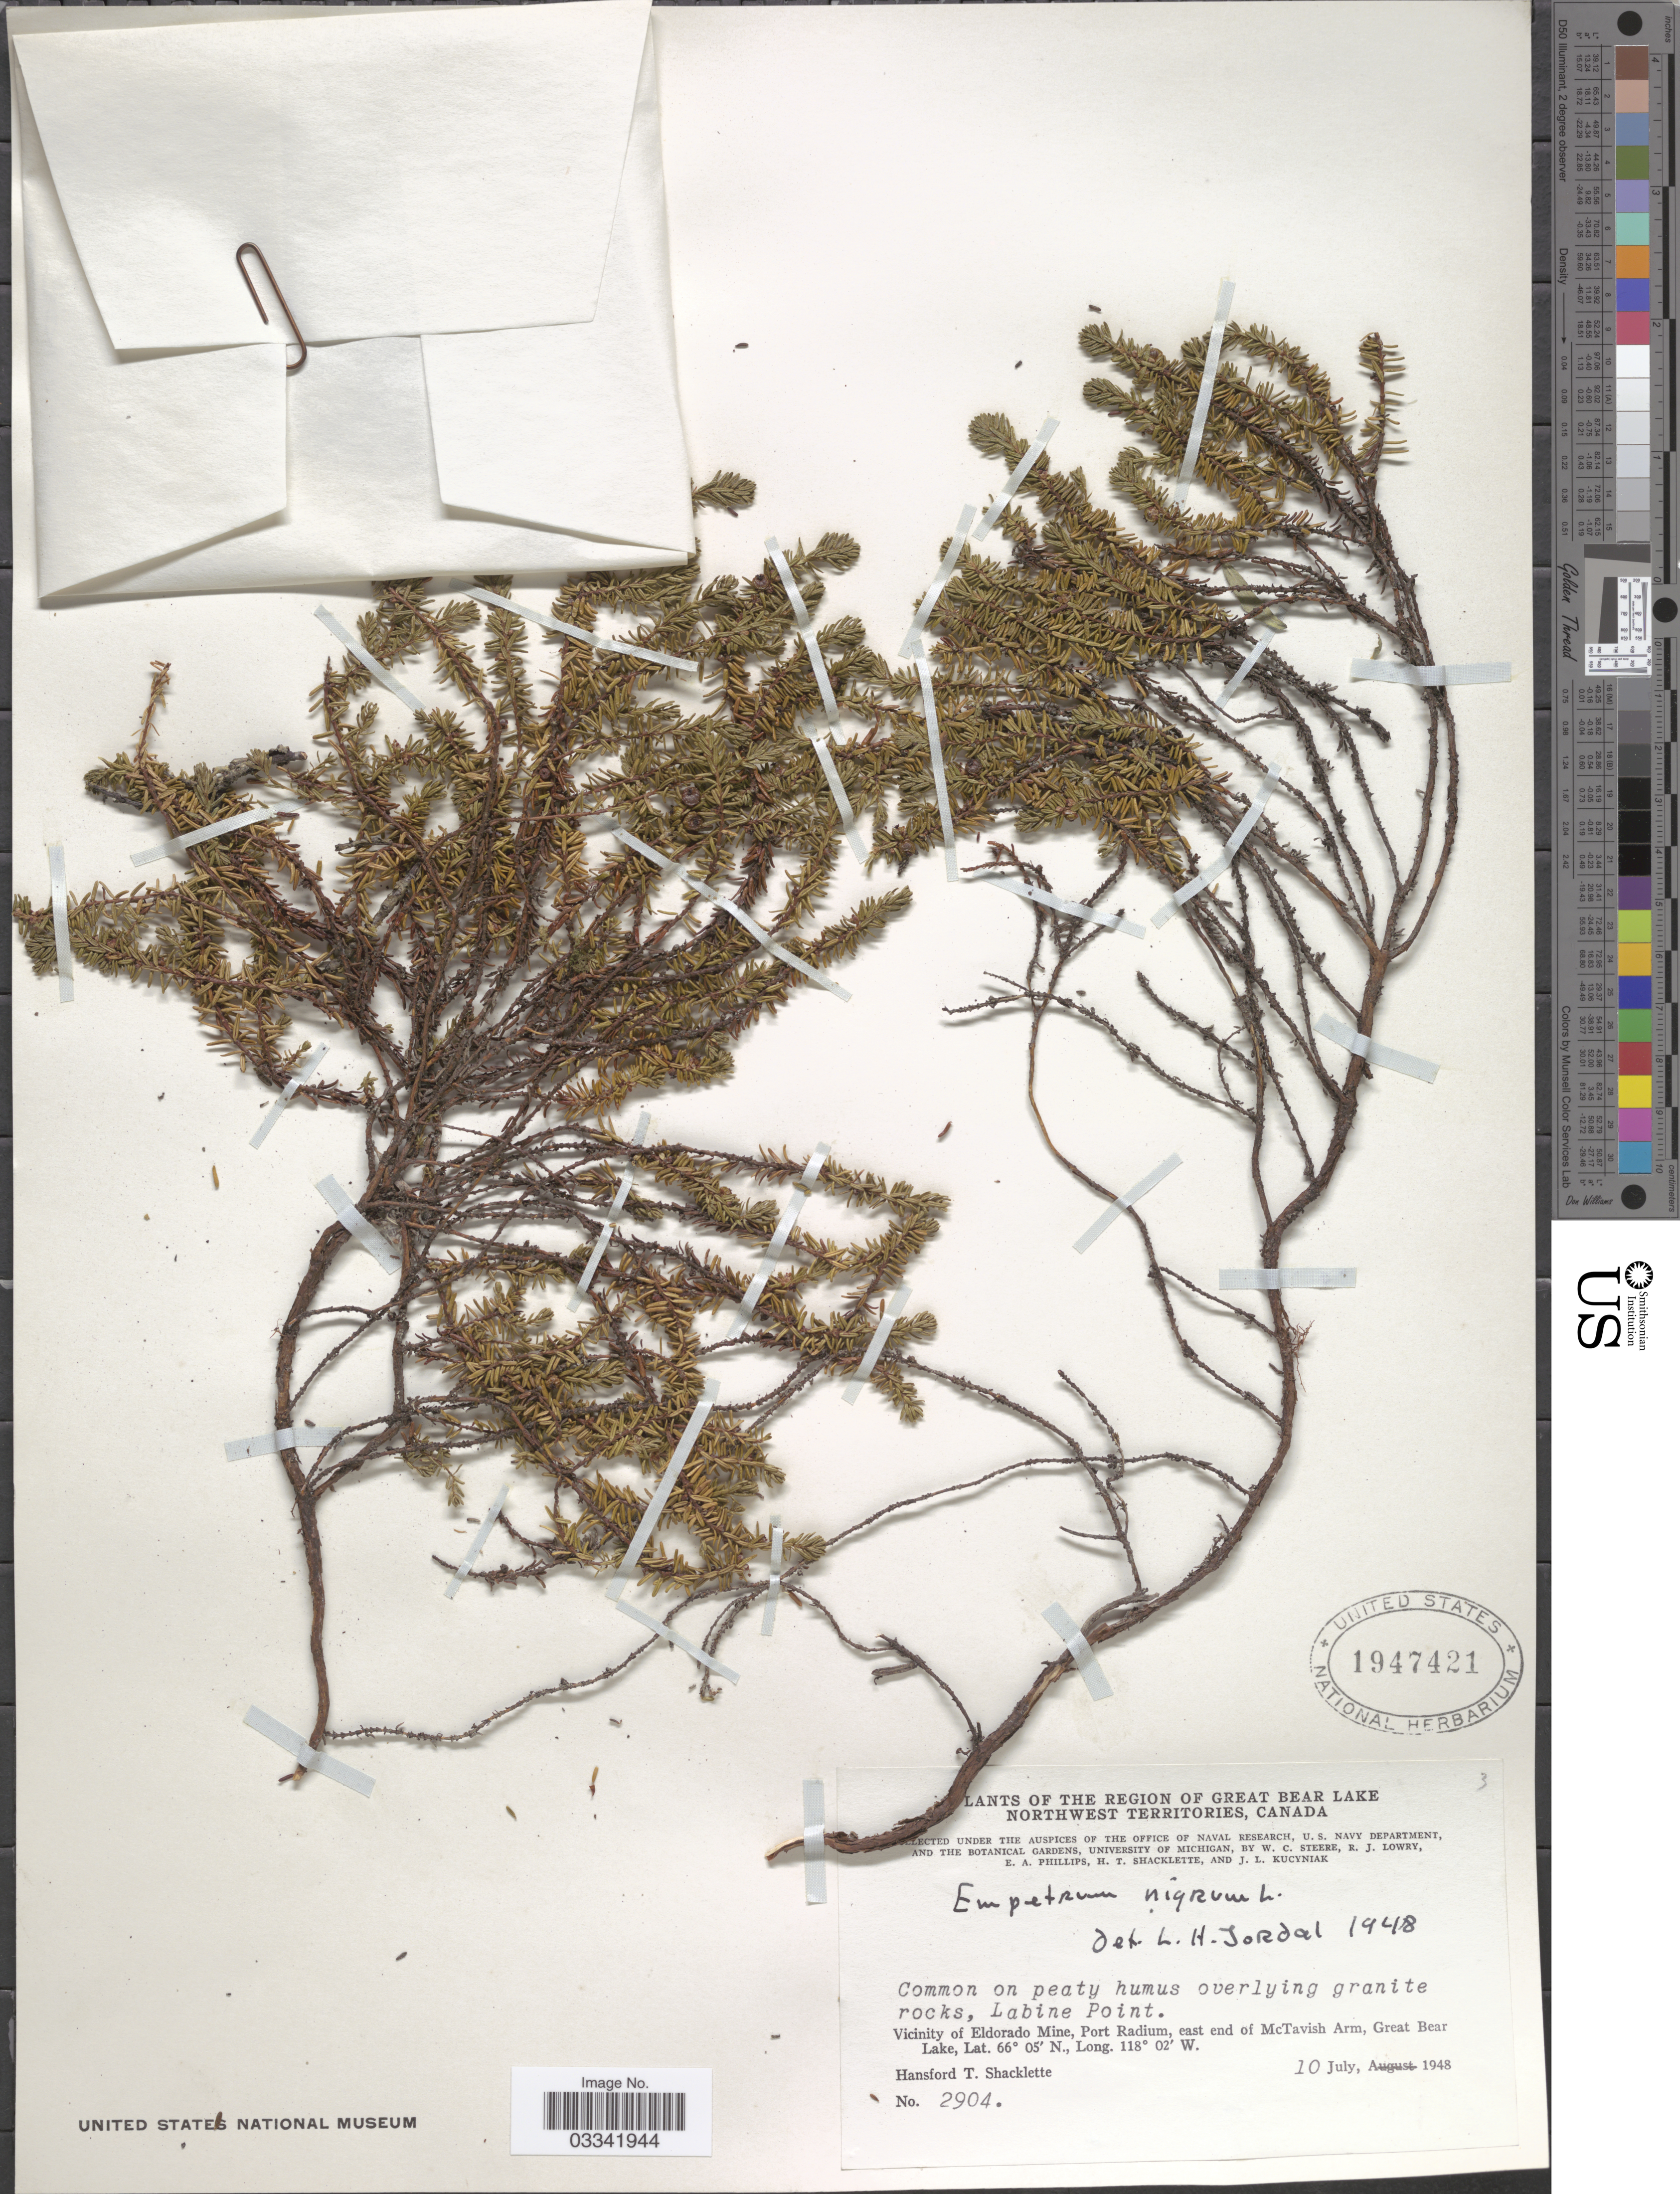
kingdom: Plantae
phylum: Tracheophyta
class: Magnoliopsida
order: Ericales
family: Ericaceae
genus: Empetrum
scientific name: Empetrum nigrum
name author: L.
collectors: H. Shacklette, W. C. Steere, R. Lowry, H. Shacklette & J. Kucyniak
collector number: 2904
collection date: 1948-07-10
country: Canada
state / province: Northwest Territories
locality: The Region of Great Bear Lake, Labine Point, Vicinity of Eldorado Mine, Port Radium, east end of McTavish Arm, Great Bear Lake.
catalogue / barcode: US 1947421